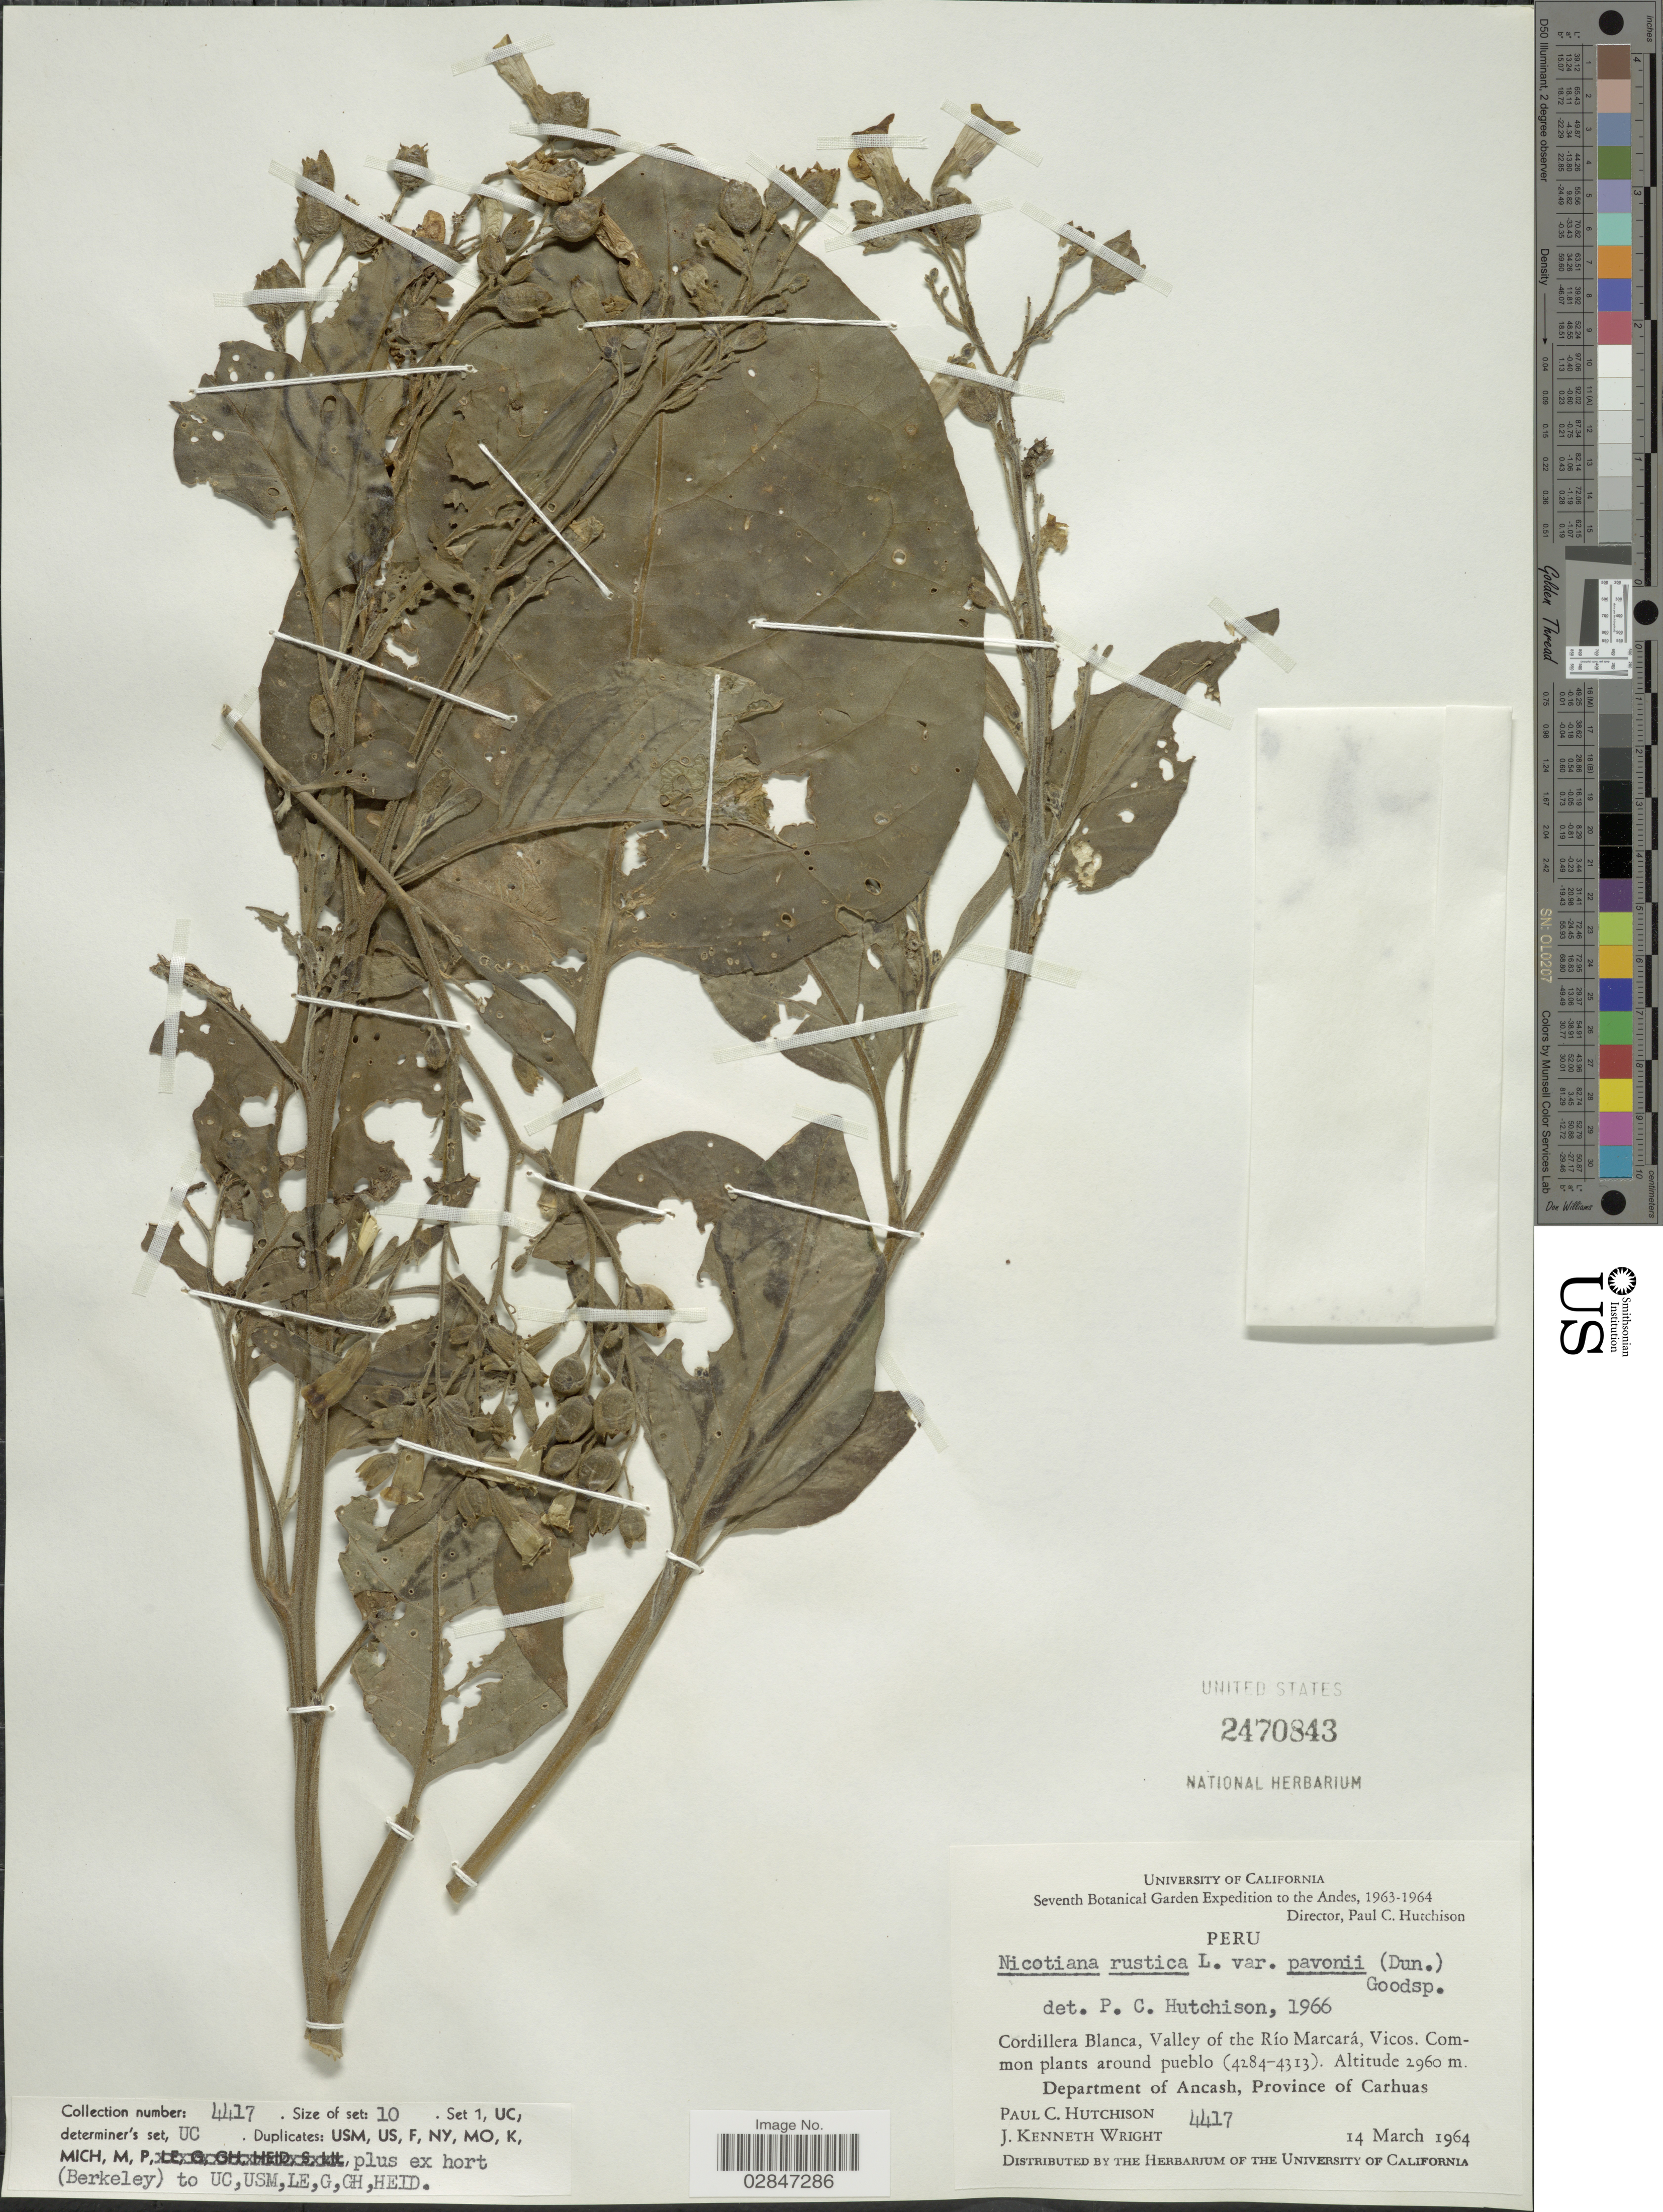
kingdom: Plantae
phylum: Tracheophyta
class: Magnoliopsida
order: Solanales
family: Solanaceae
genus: Nicotiana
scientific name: Nicotiana rustica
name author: L.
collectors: P. C. Hutchison & J. K. Wright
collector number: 4417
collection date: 1964-03-14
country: Peru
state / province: Ancash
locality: The Andes, Cordillera Blanca, Valley of the Río Marcará, Vicos, Department of Ancash, Province of Carhuas.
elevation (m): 2960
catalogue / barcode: US 2470843